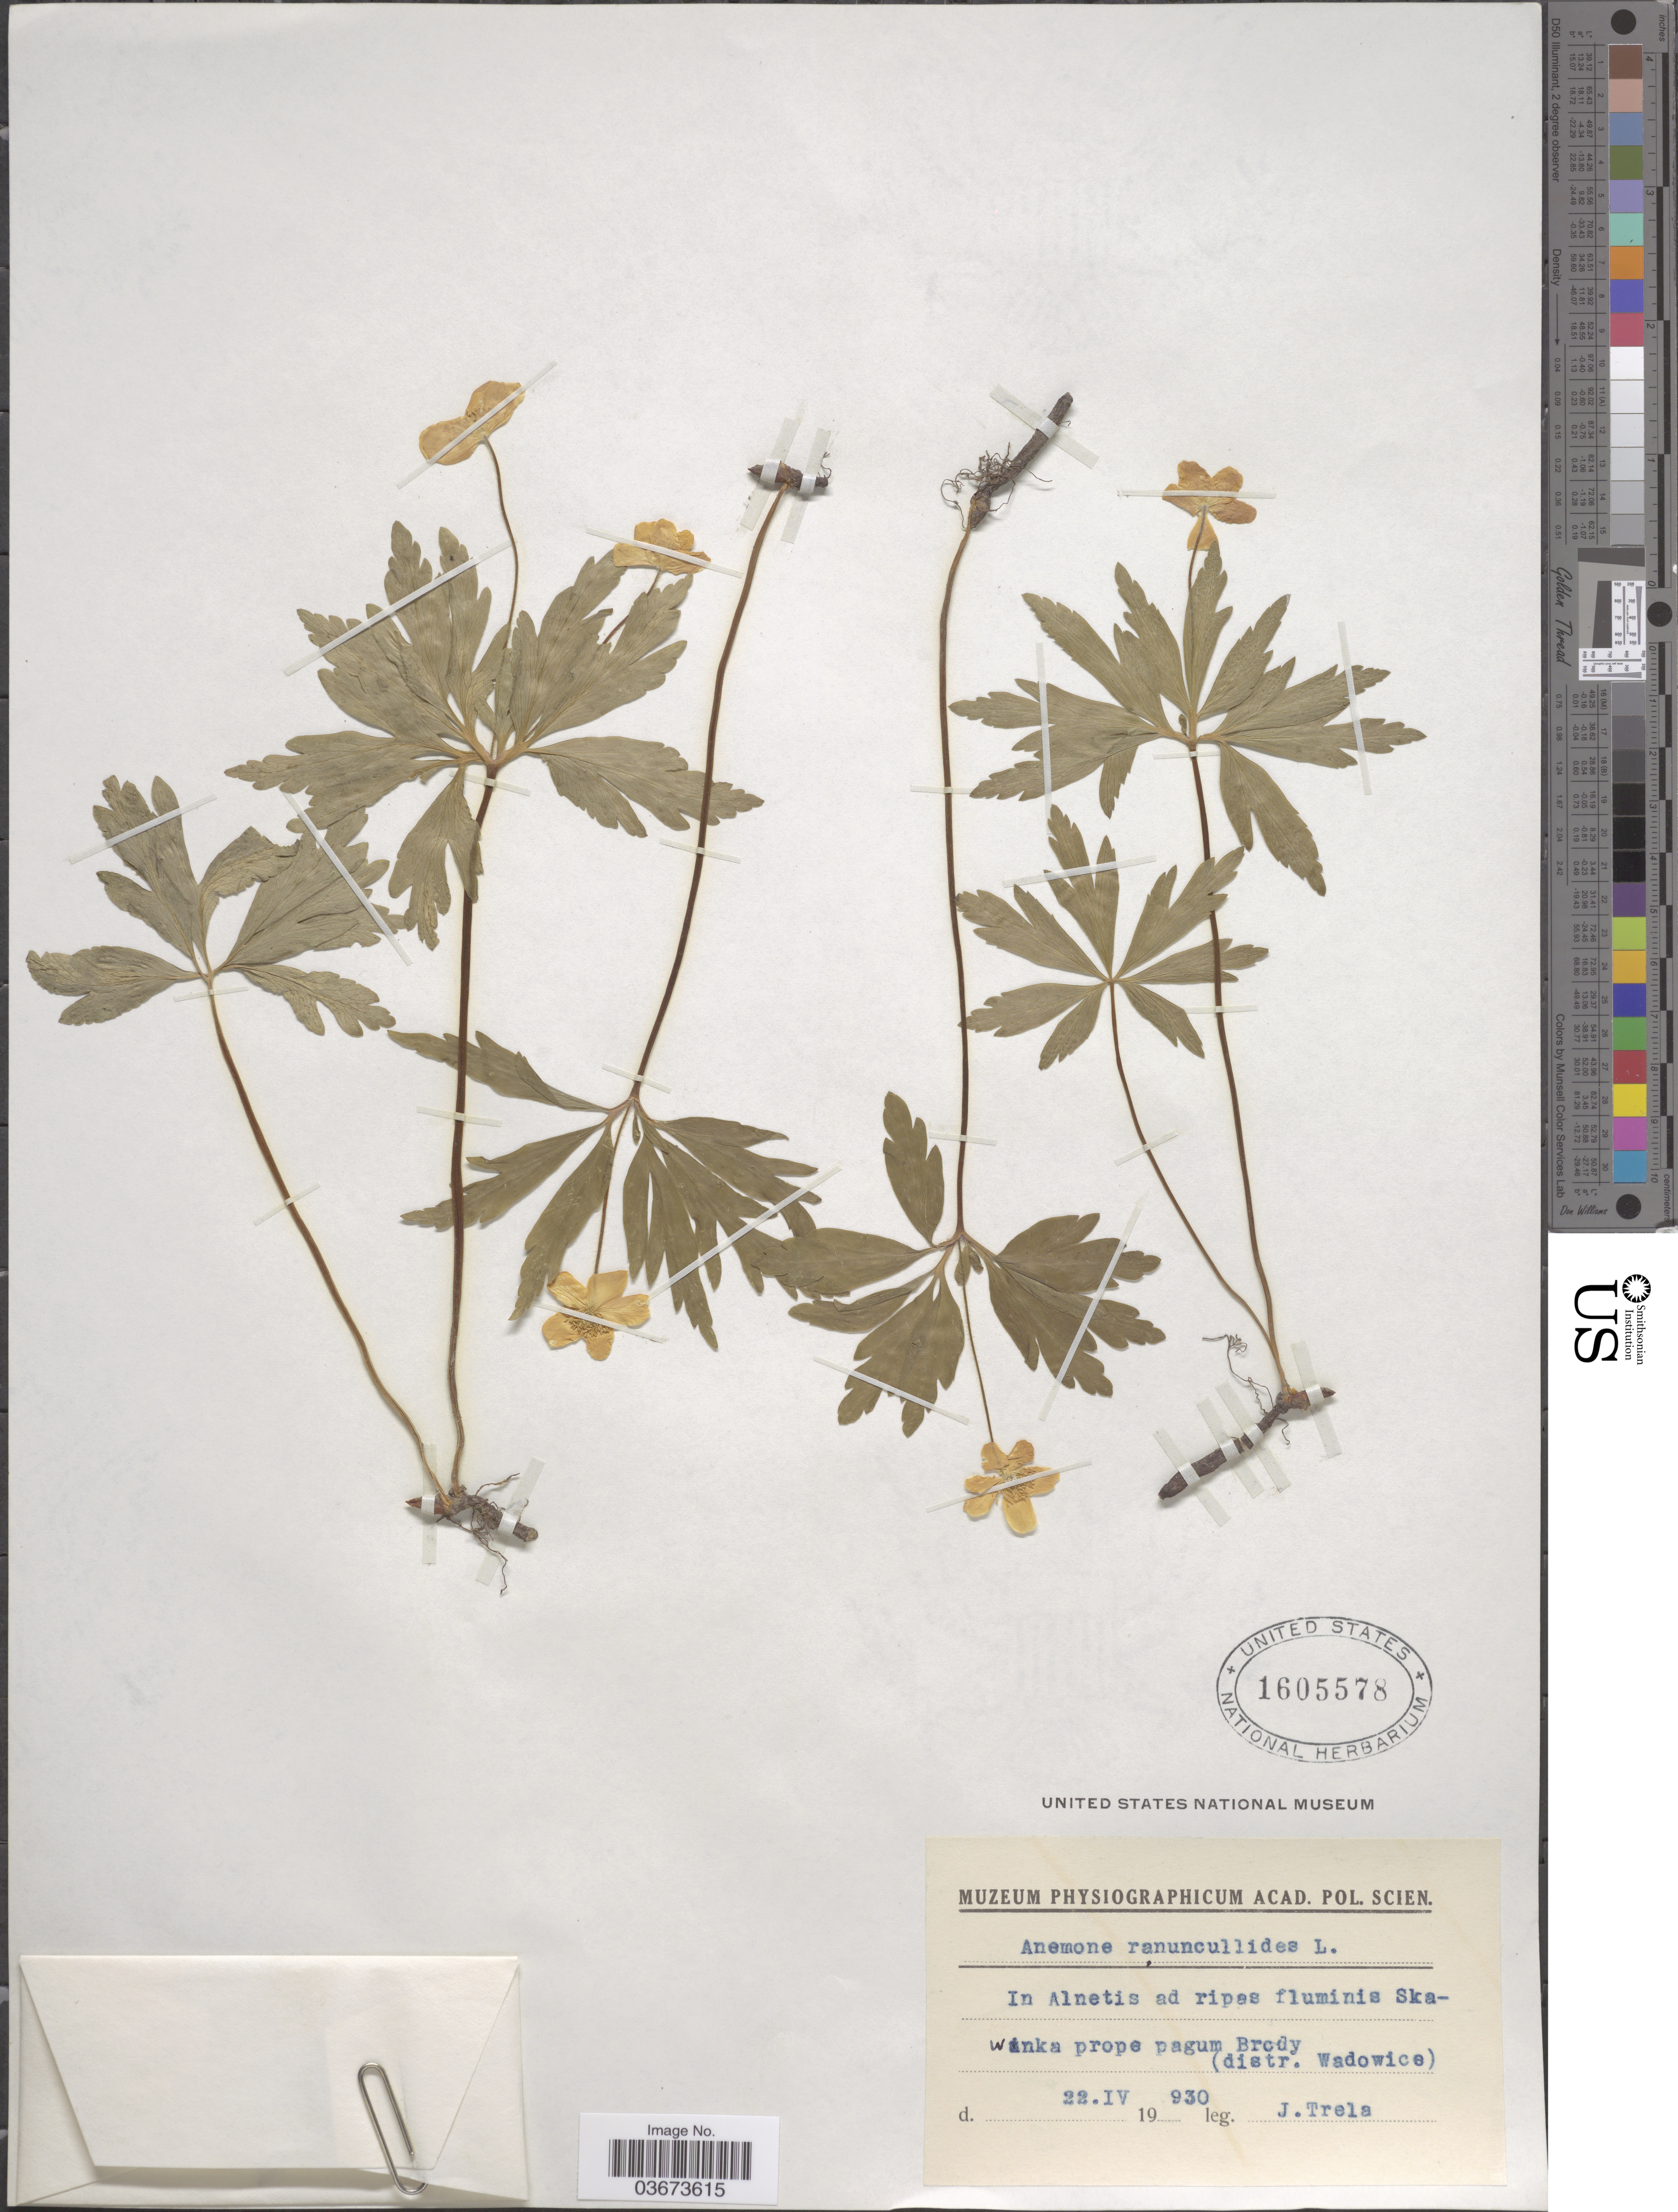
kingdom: Plantae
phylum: Tracheophyta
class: Magnoliopsida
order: Ranunculales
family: Ranunculaceae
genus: Anemone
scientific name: Anemone ranunculoides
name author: L.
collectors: J. Trela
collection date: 1930-04-22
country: Poland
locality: Winka prope pagum Brody (distr. Wadowice).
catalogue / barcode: US 1605578